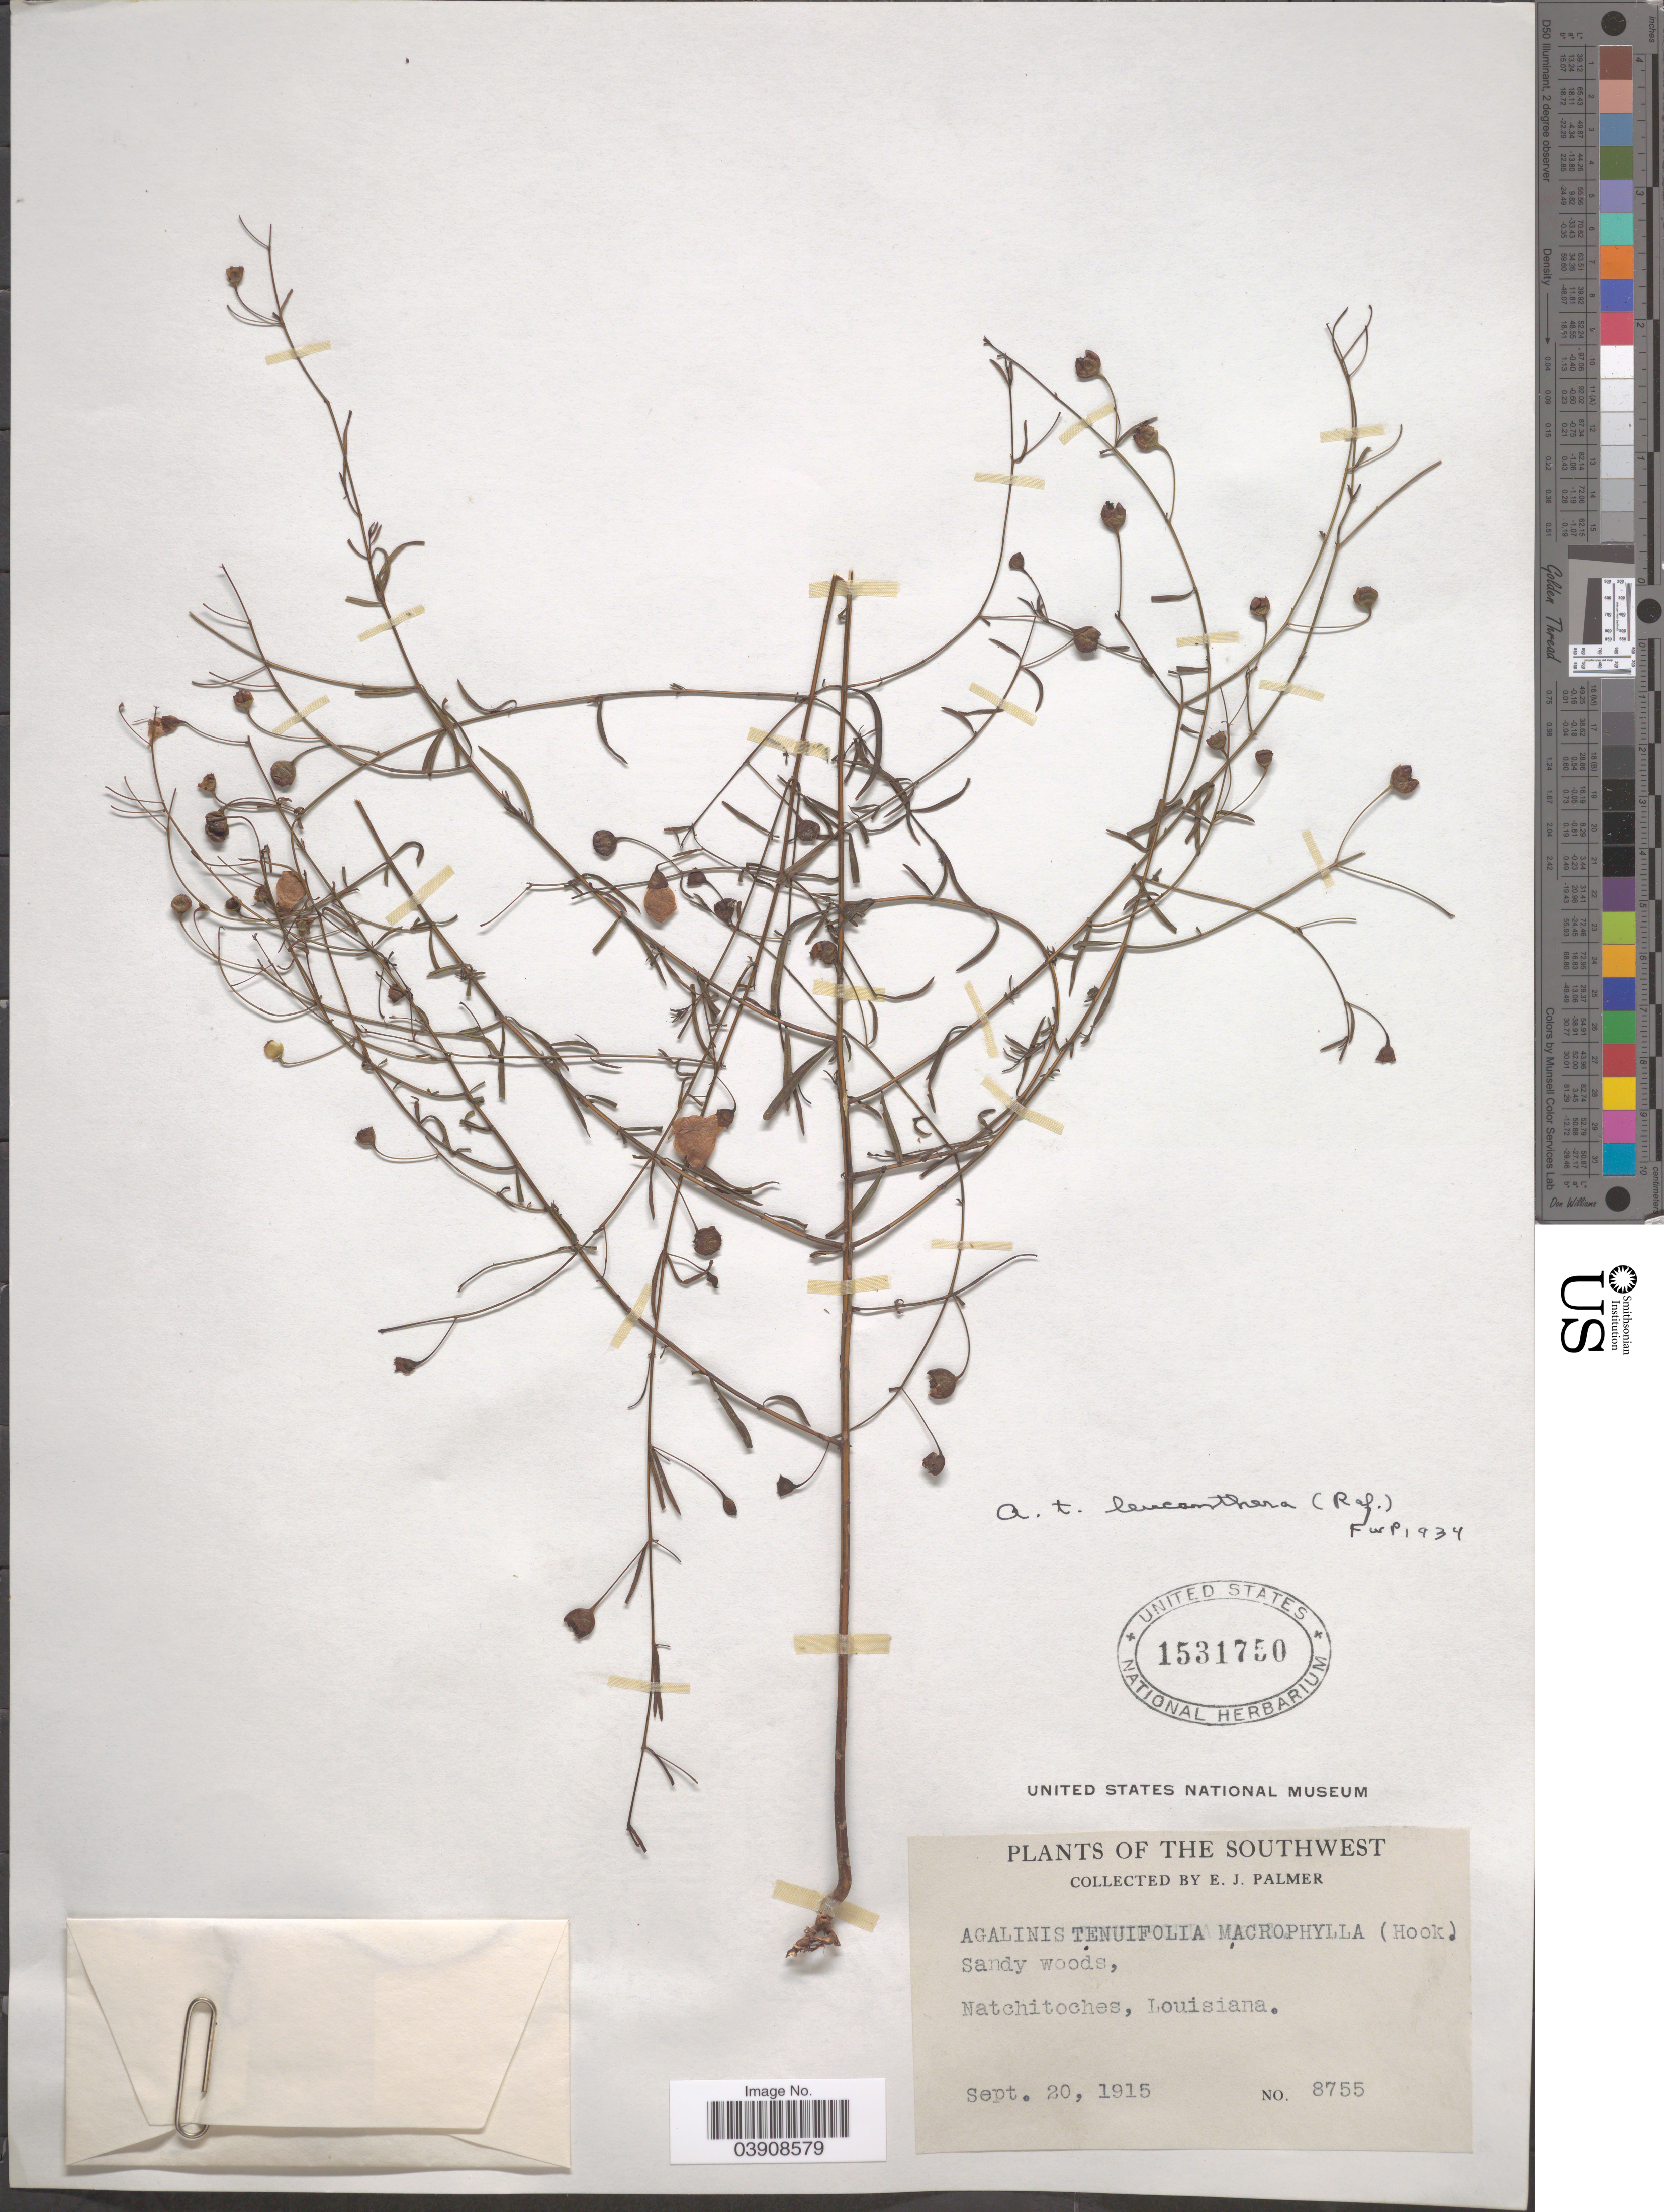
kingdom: Plantae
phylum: Tracheophyta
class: Magnoliopsida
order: Lamiales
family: Orobanchaceae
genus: Agalinis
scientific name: Agalinis tenuifolia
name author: (Vahl) Raf.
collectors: E. J. Palmer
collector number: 8755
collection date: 1915-09-20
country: United States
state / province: Louisiana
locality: The Southwest. Natchitoches.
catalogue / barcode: US 1531750